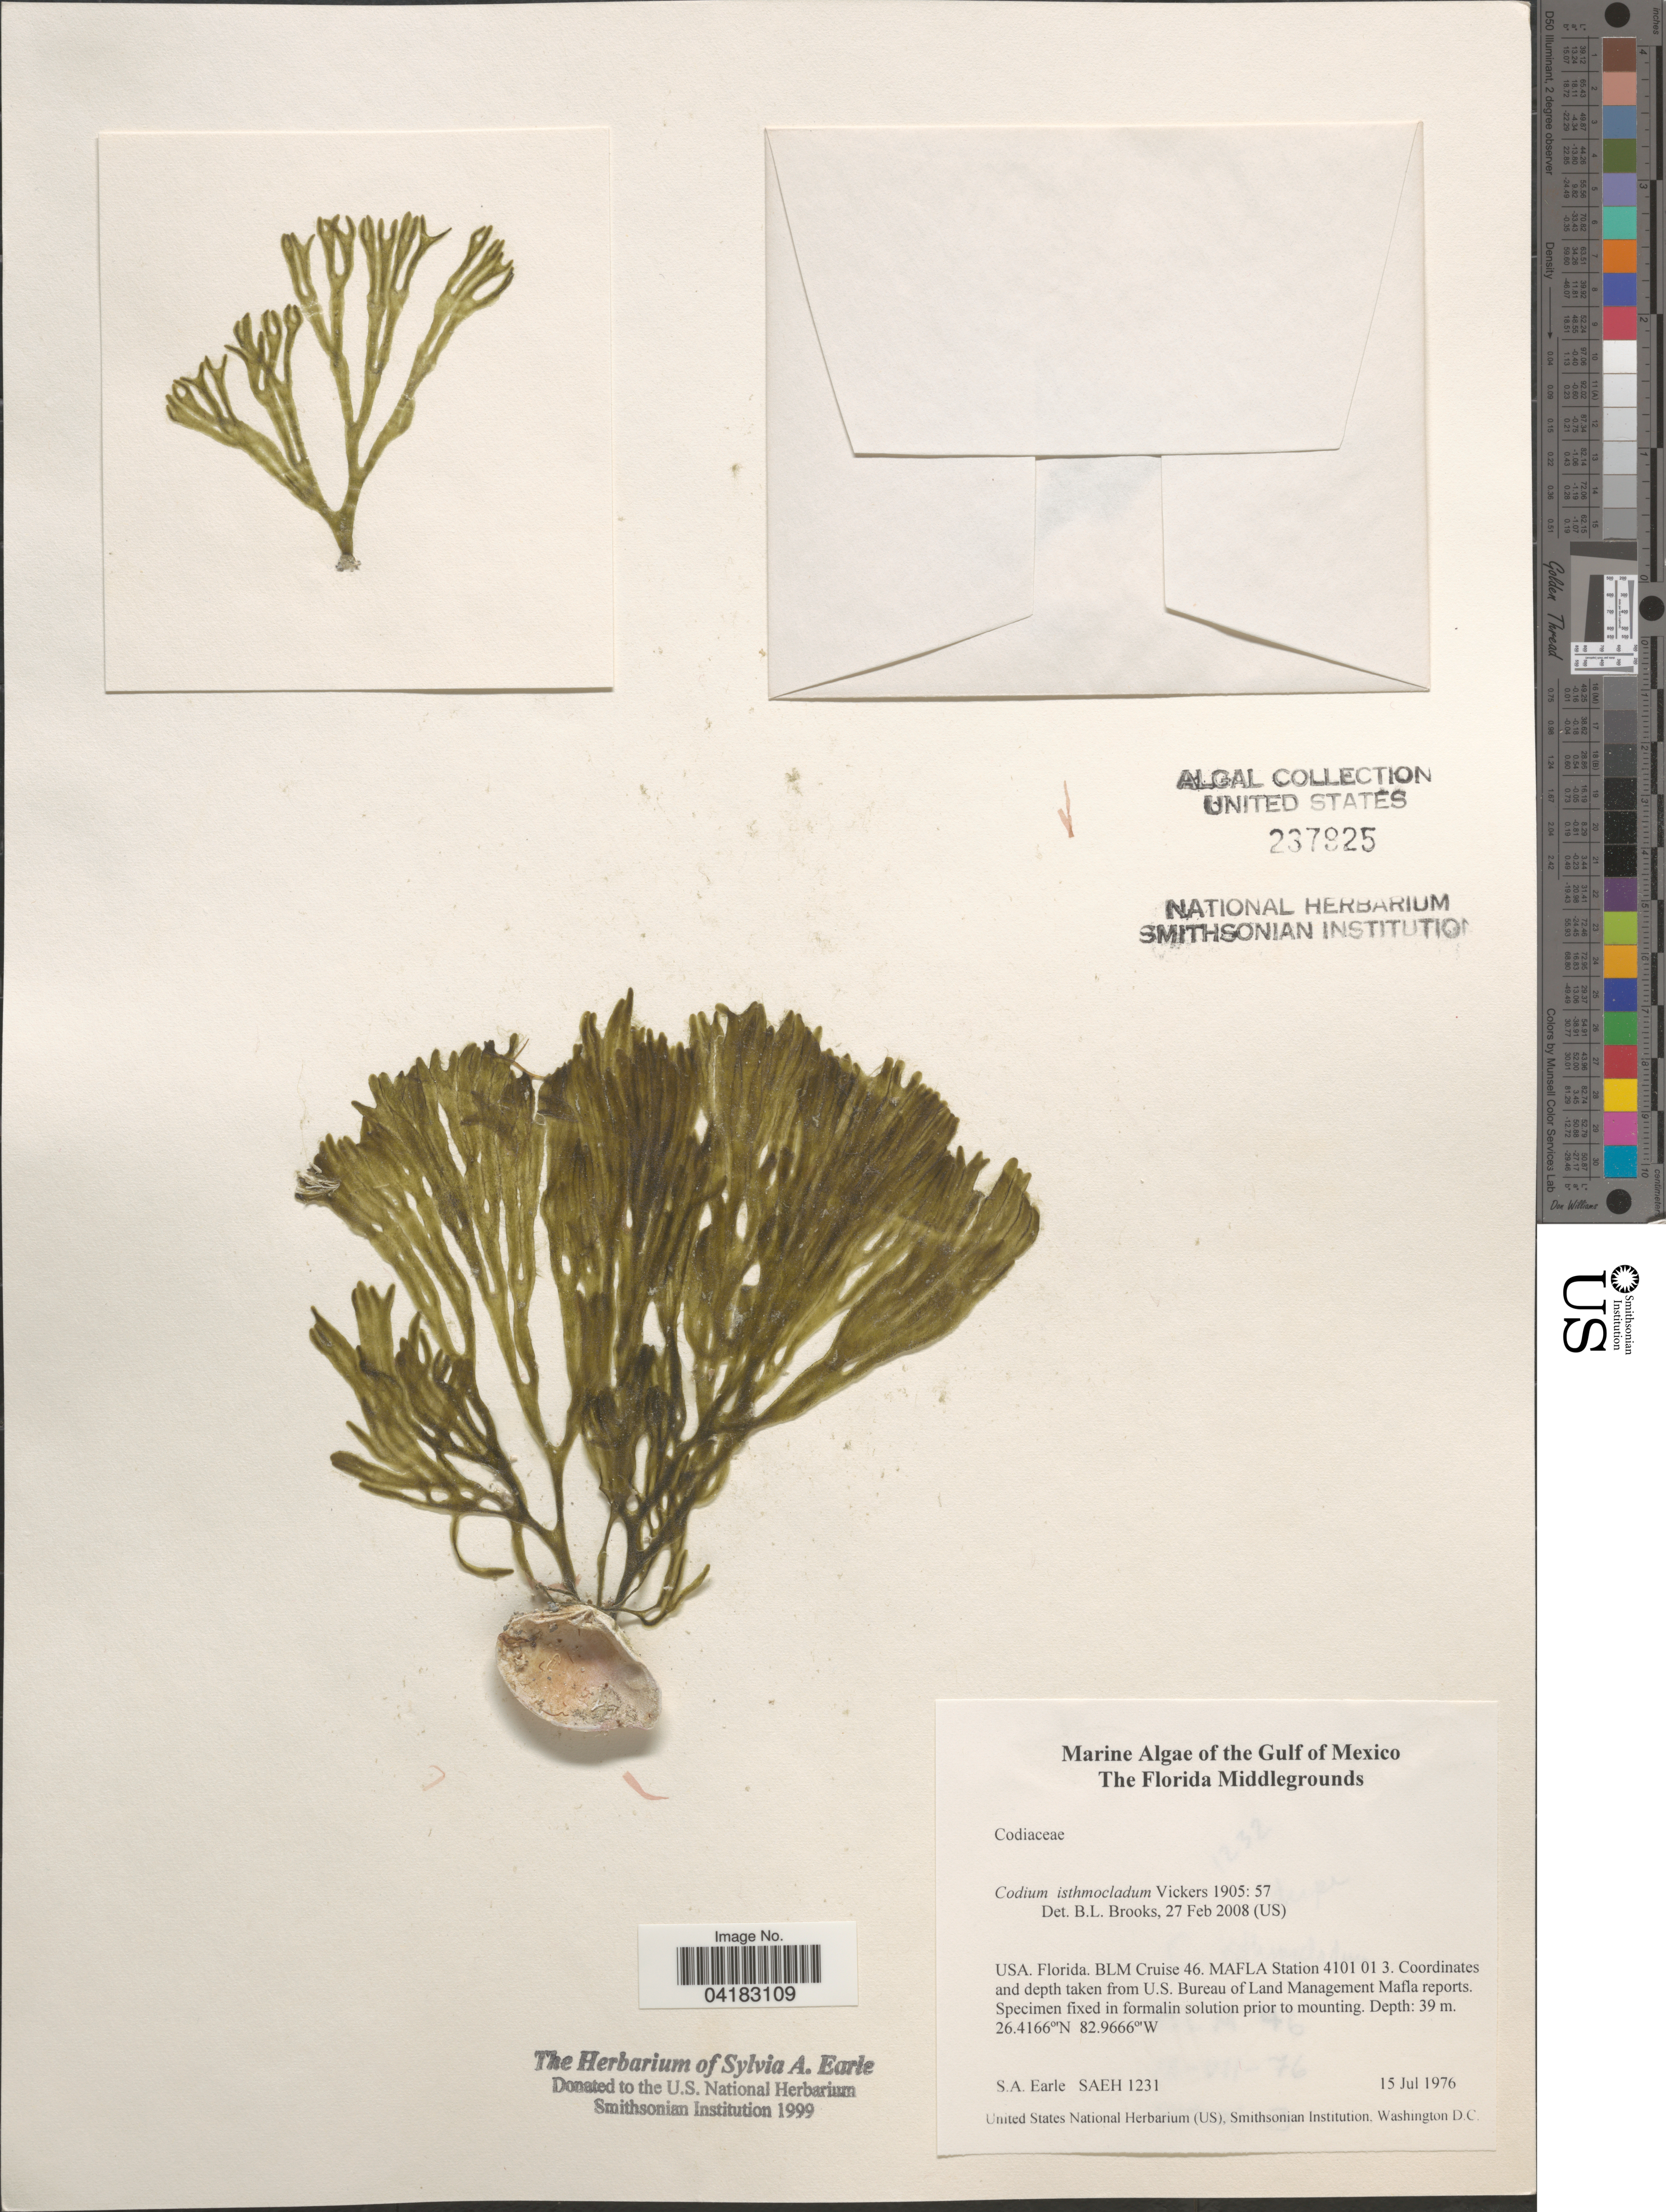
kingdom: Plantae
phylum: Chlorophyta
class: Ulvophyceae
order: Bryopsidales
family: Codiaceae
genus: Codium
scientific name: Codium isthmocladum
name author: Vickers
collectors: S. A. Earle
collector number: SAEH1231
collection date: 1976-07-15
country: United States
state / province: Florida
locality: Gulf of Mexico. The Florida Middlegrounds. BLM Cruise 46. MAFLA Station 4101 01 3.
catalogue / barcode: US 237925